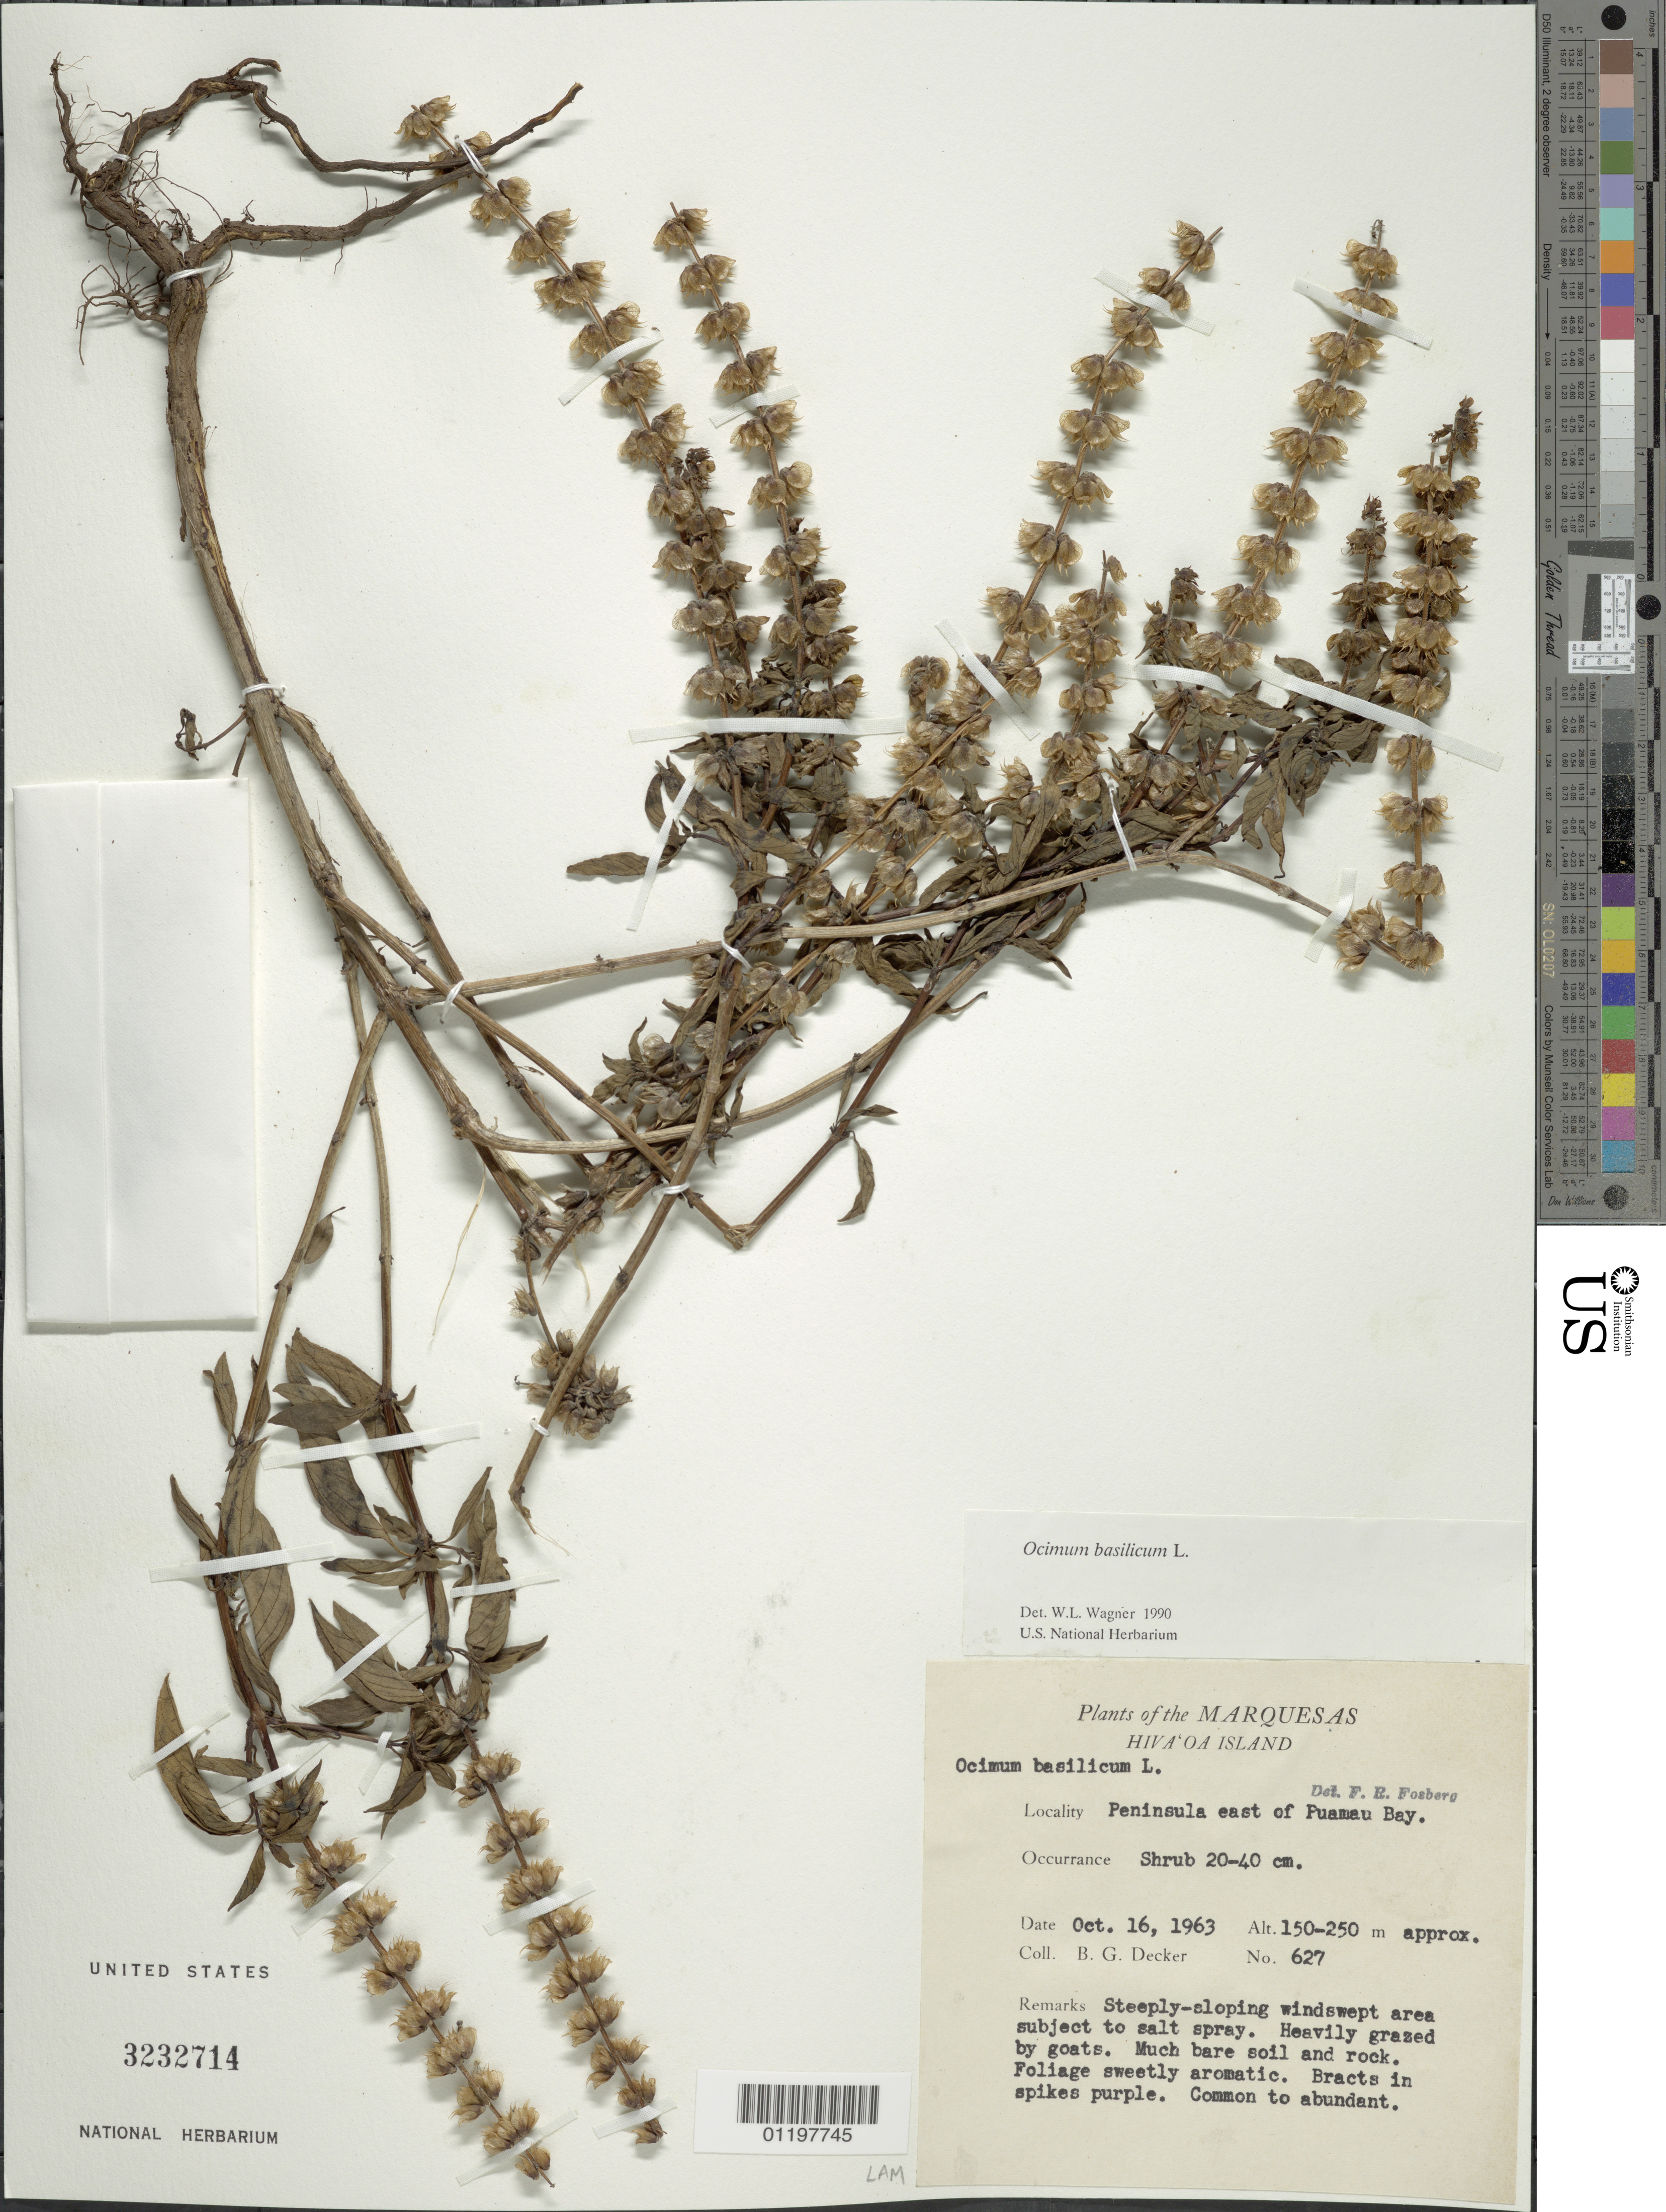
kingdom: Plantae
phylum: Tracheophyta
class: Magnoliopsida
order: Lamiales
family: Lamiaceae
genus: Ocimum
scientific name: Ocimum basilicum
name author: L.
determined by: Wagner, W. L., (BOT), Smithsonian Institution - National Museum of Natural History (UNITED STATES)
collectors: B. G. Decker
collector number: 627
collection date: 1963-10-16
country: French Polynesia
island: Hiva Oa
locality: peninsula E of Puamau Bay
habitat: Steeply sloping windswept area subject to salt spray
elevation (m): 150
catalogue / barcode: US 3232714